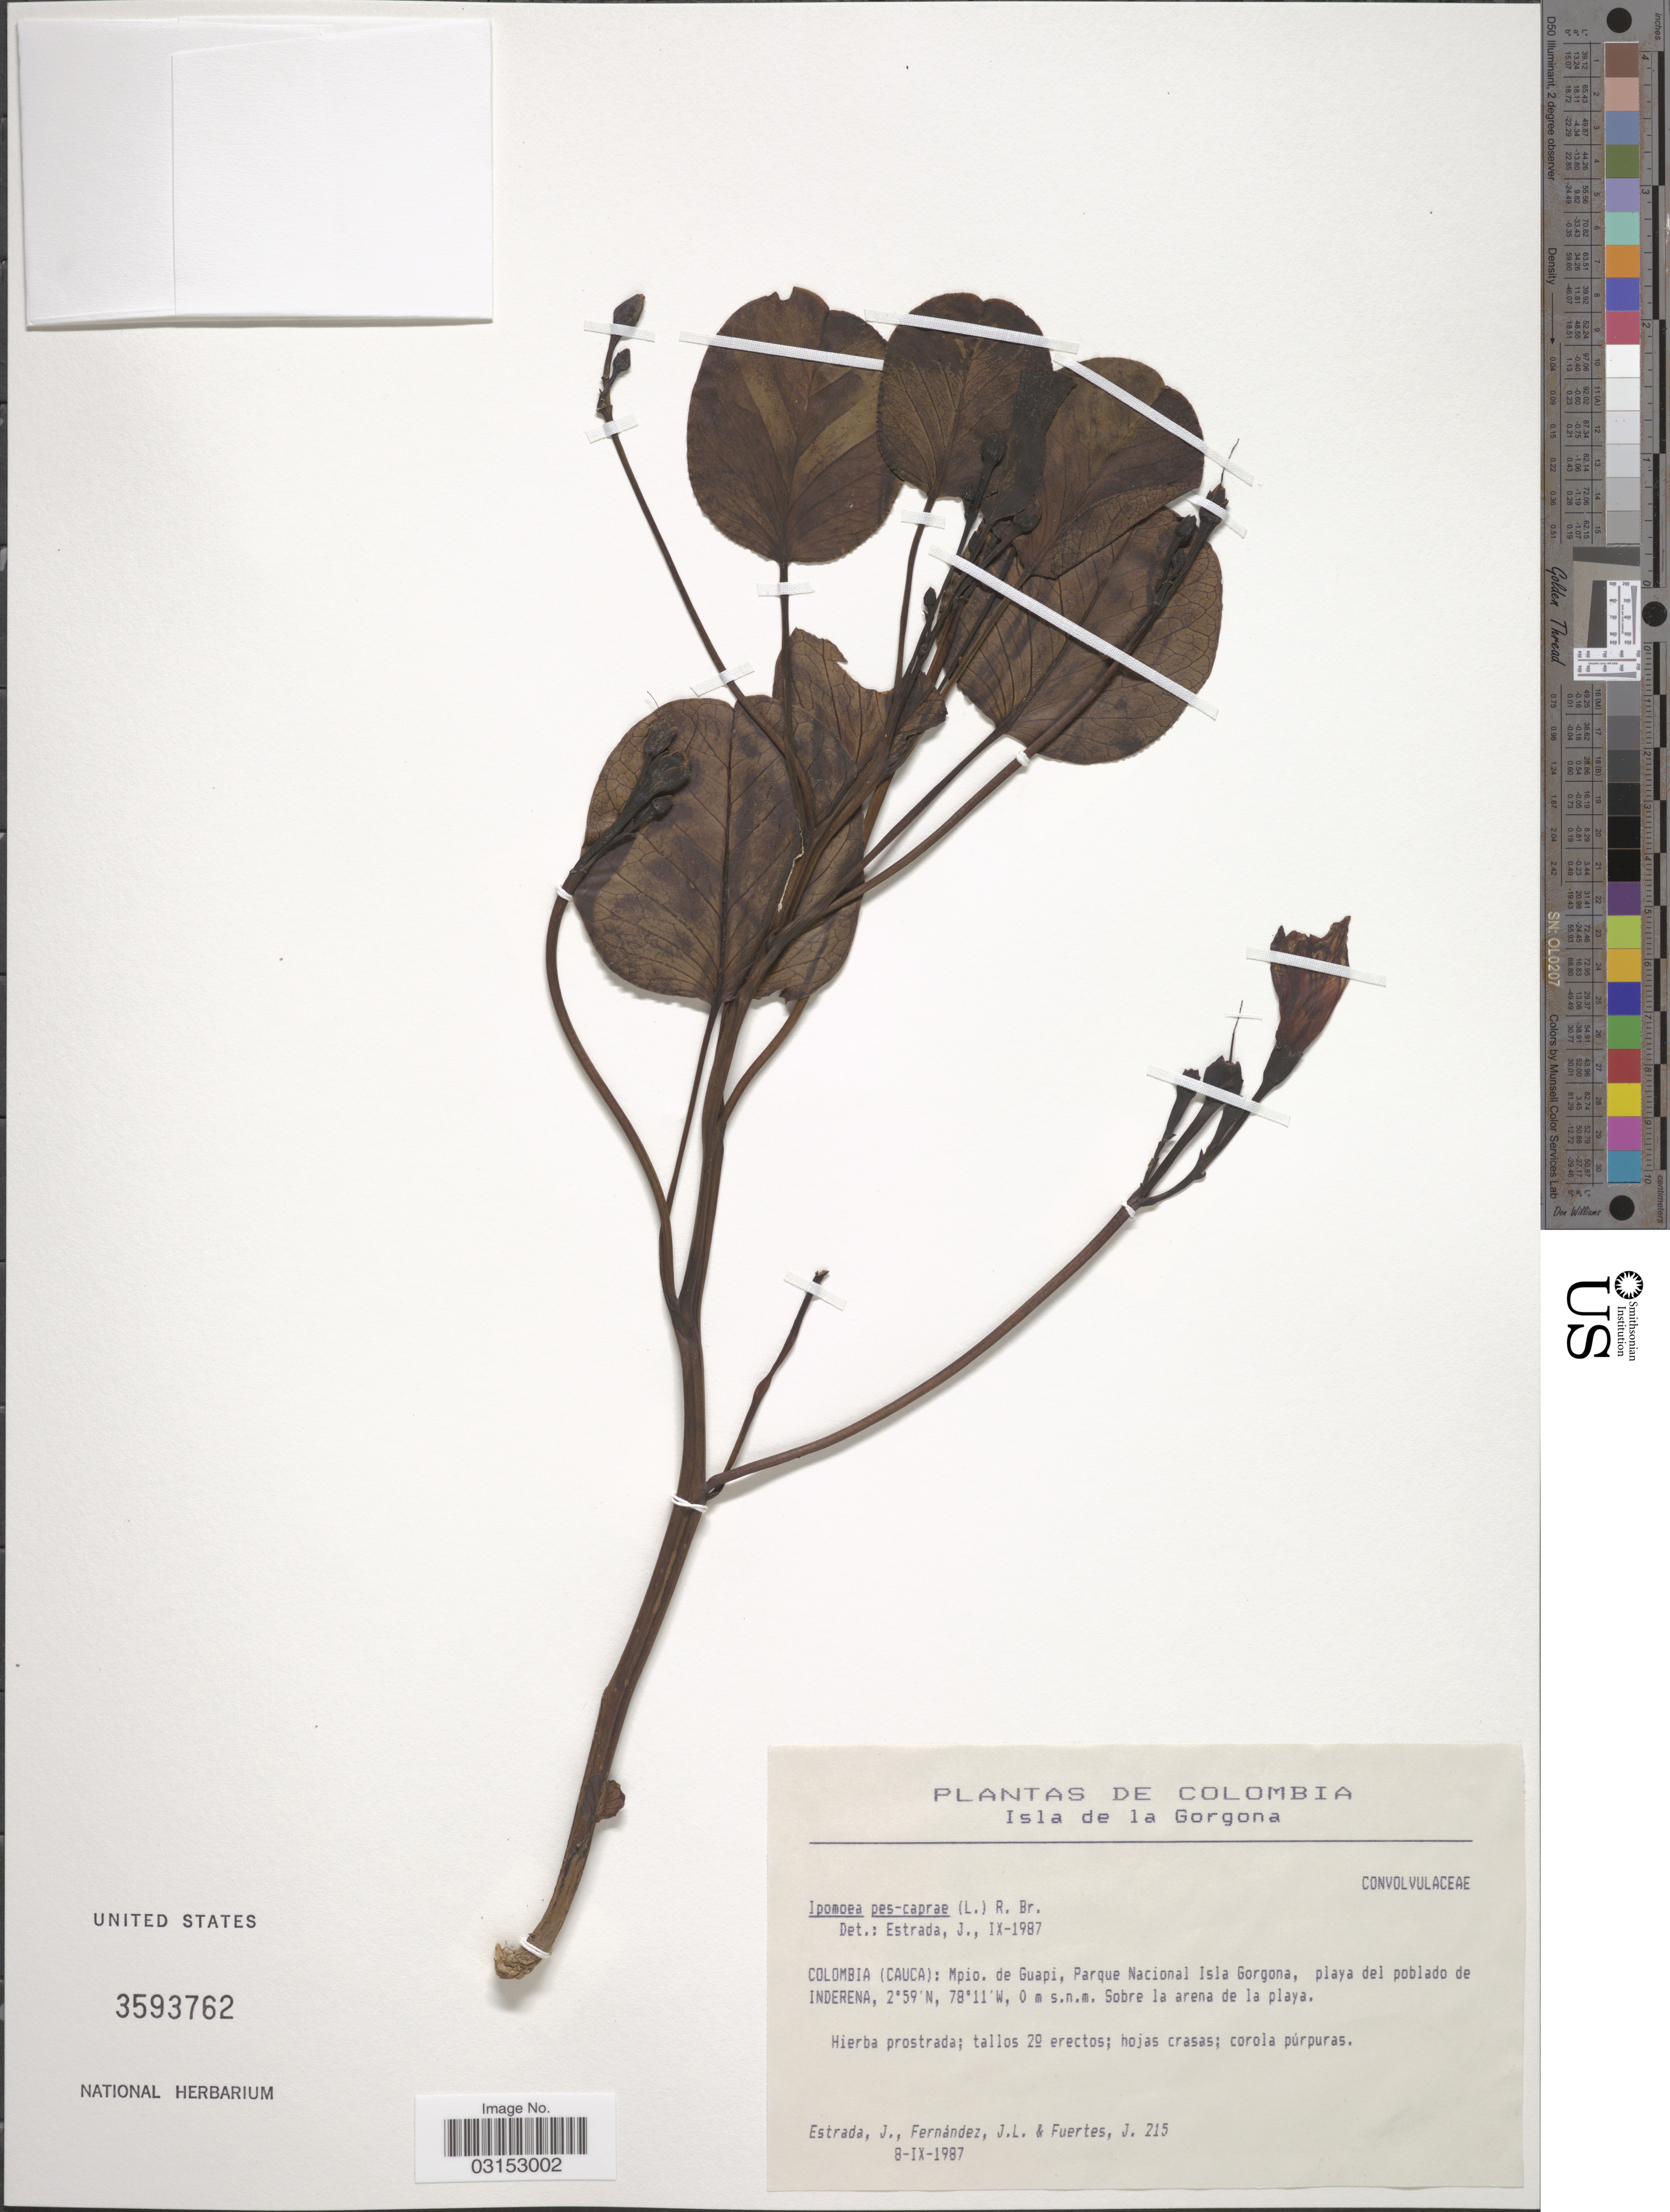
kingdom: Plantae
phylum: Tracheophyta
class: Magnoliopsida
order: Solanales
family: Convolvulaceae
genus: Ipomoea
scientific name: Ipomoea pes-caprae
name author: (L.) R. Br.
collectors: J. Estrada, J. Fernández & J. Fuertes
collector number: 215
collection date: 1987-09-08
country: Colombia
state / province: Cauca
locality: Isla de la Gorgona. Mpio. de Guapi, Parque Nacional Isla Gorgona, playa del poblado de Inderena.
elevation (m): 0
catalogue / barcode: US 3593762